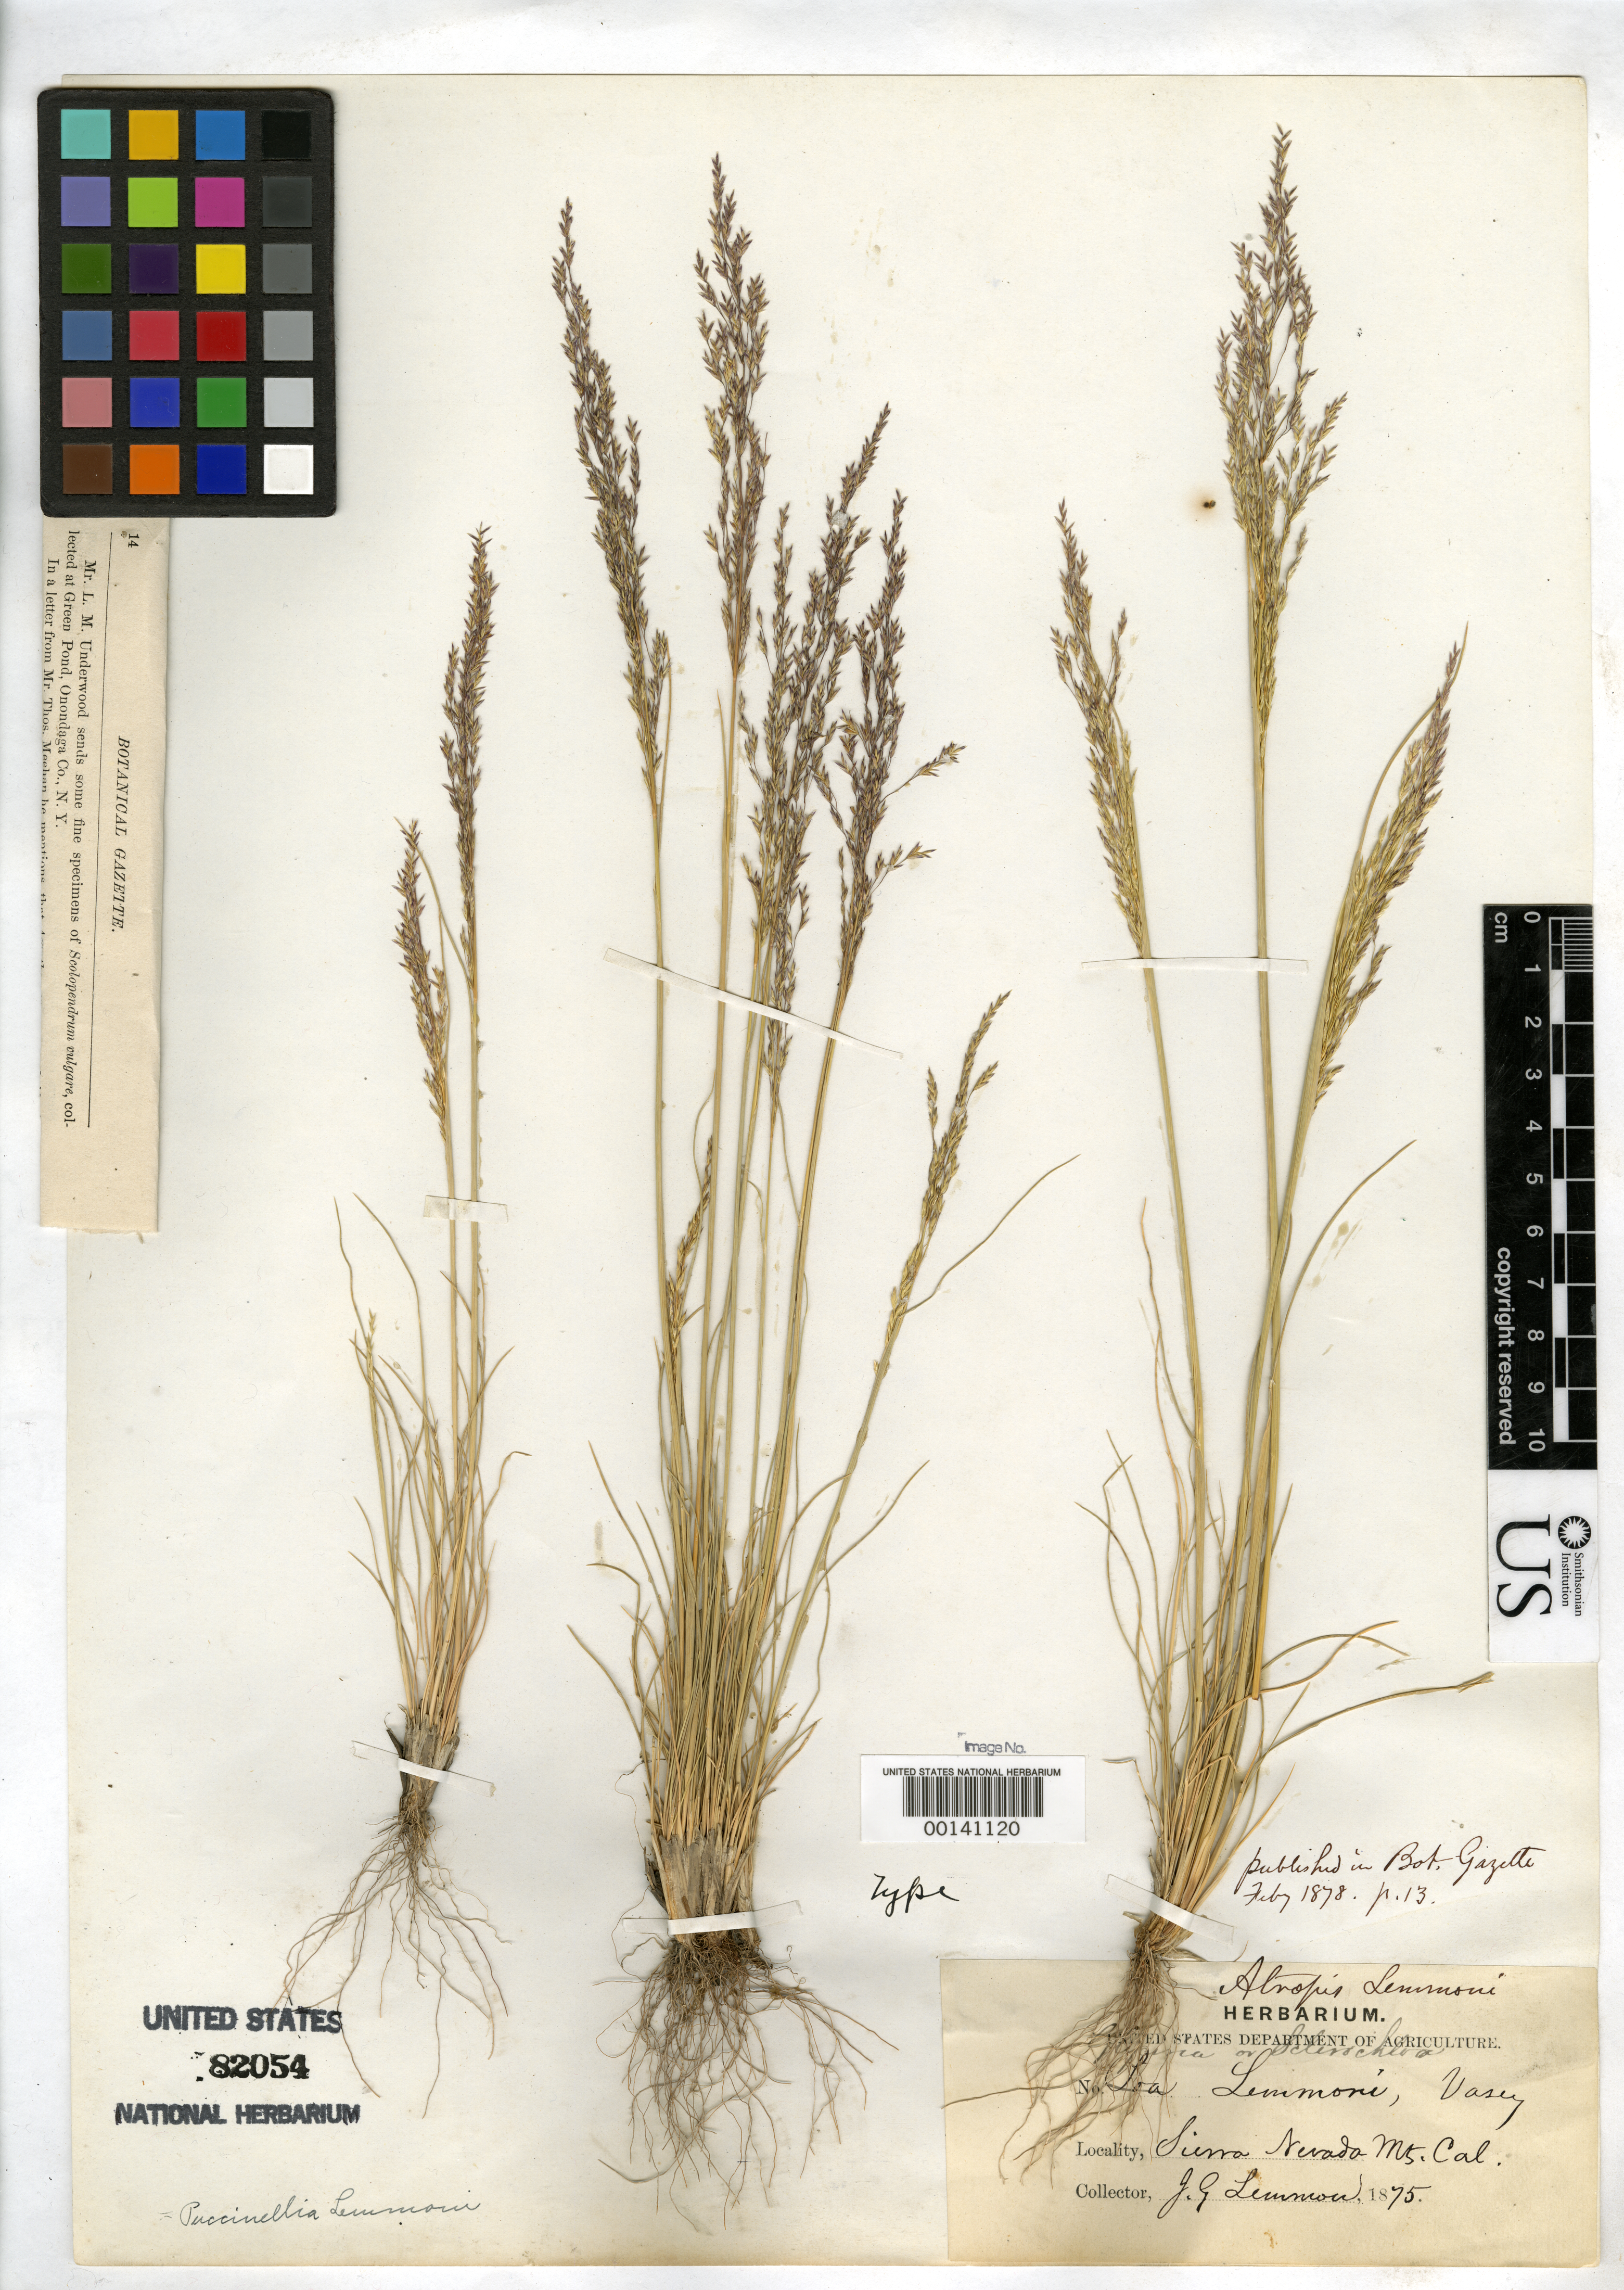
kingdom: Plantae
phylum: Tracheophyta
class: Liliopsida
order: Poales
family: Poaceae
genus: Poa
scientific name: Poa lemmonii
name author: Vasey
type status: Holotype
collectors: J. G. Lemmon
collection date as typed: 1875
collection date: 1875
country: United States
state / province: California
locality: Sierra Nevada Mts.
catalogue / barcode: US 82054